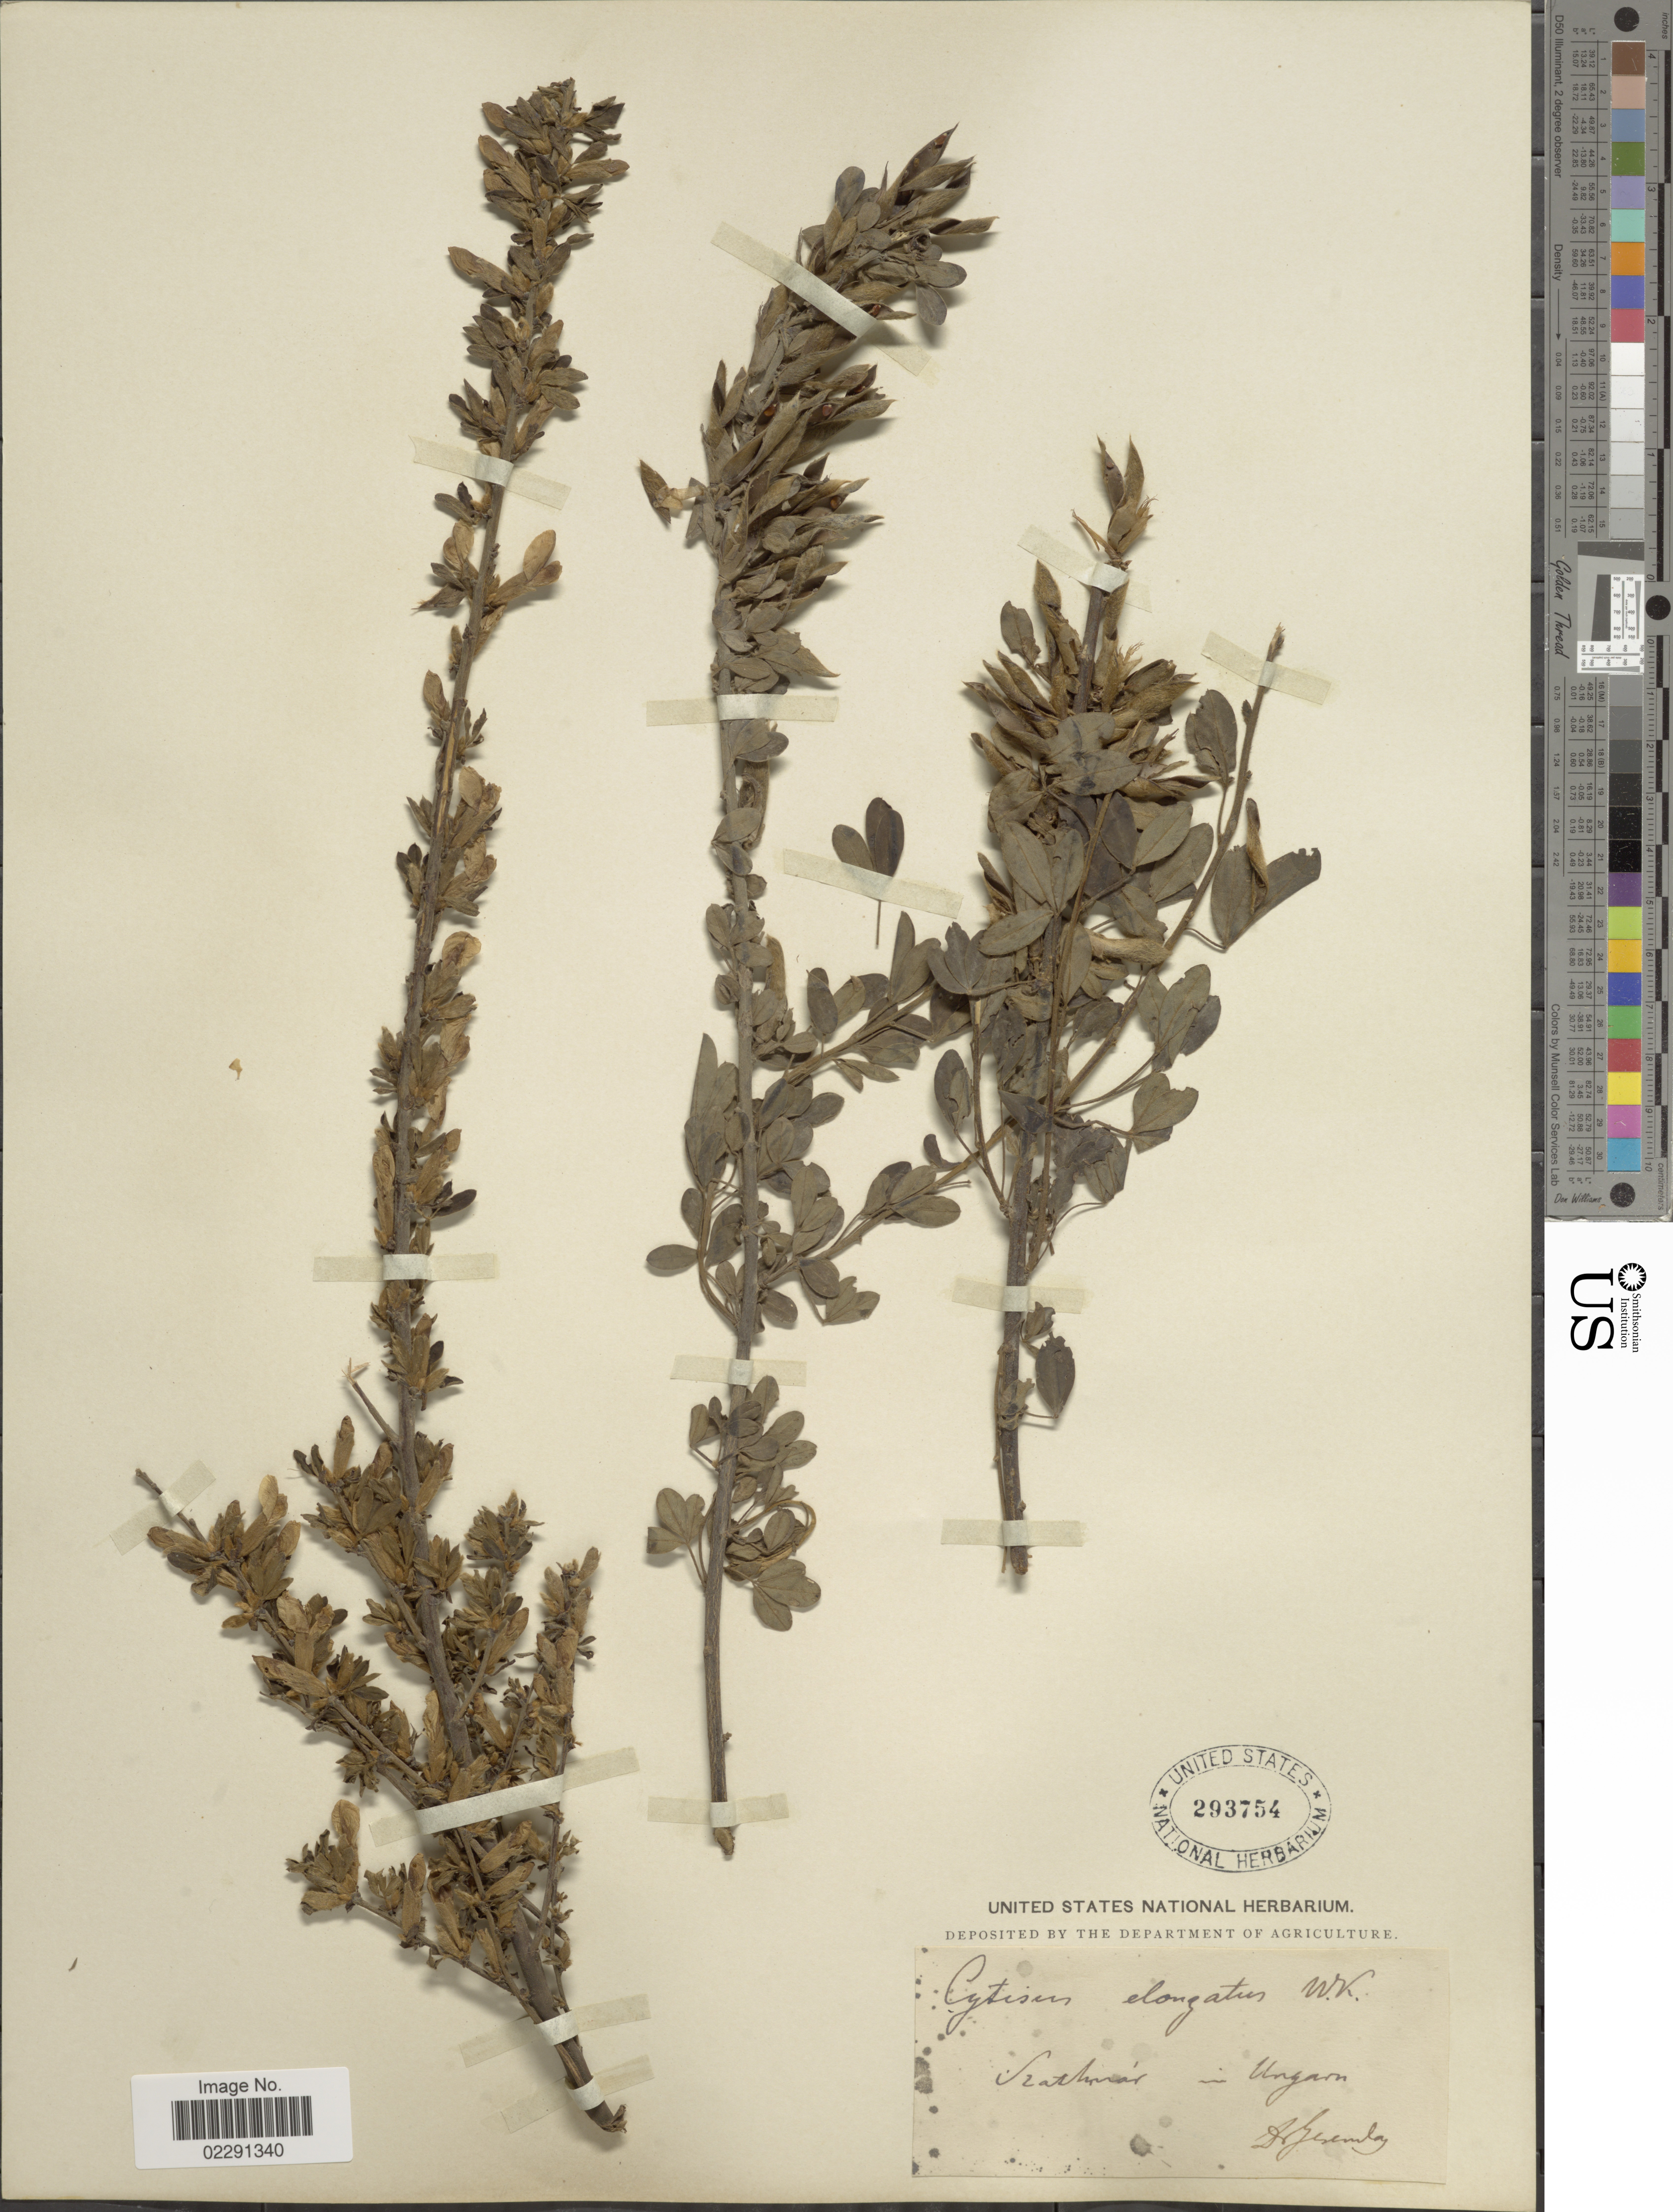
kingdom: Plantae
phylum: Tracheophyta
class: Magnoliopsida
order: Fabales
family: Fabaceae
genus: Cytisus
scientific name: Cytisus elongatus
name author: Waldst. & Kit.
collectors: Jeremlay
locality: Szathonar in Ugam. [interpreted]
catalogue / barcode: US 293754